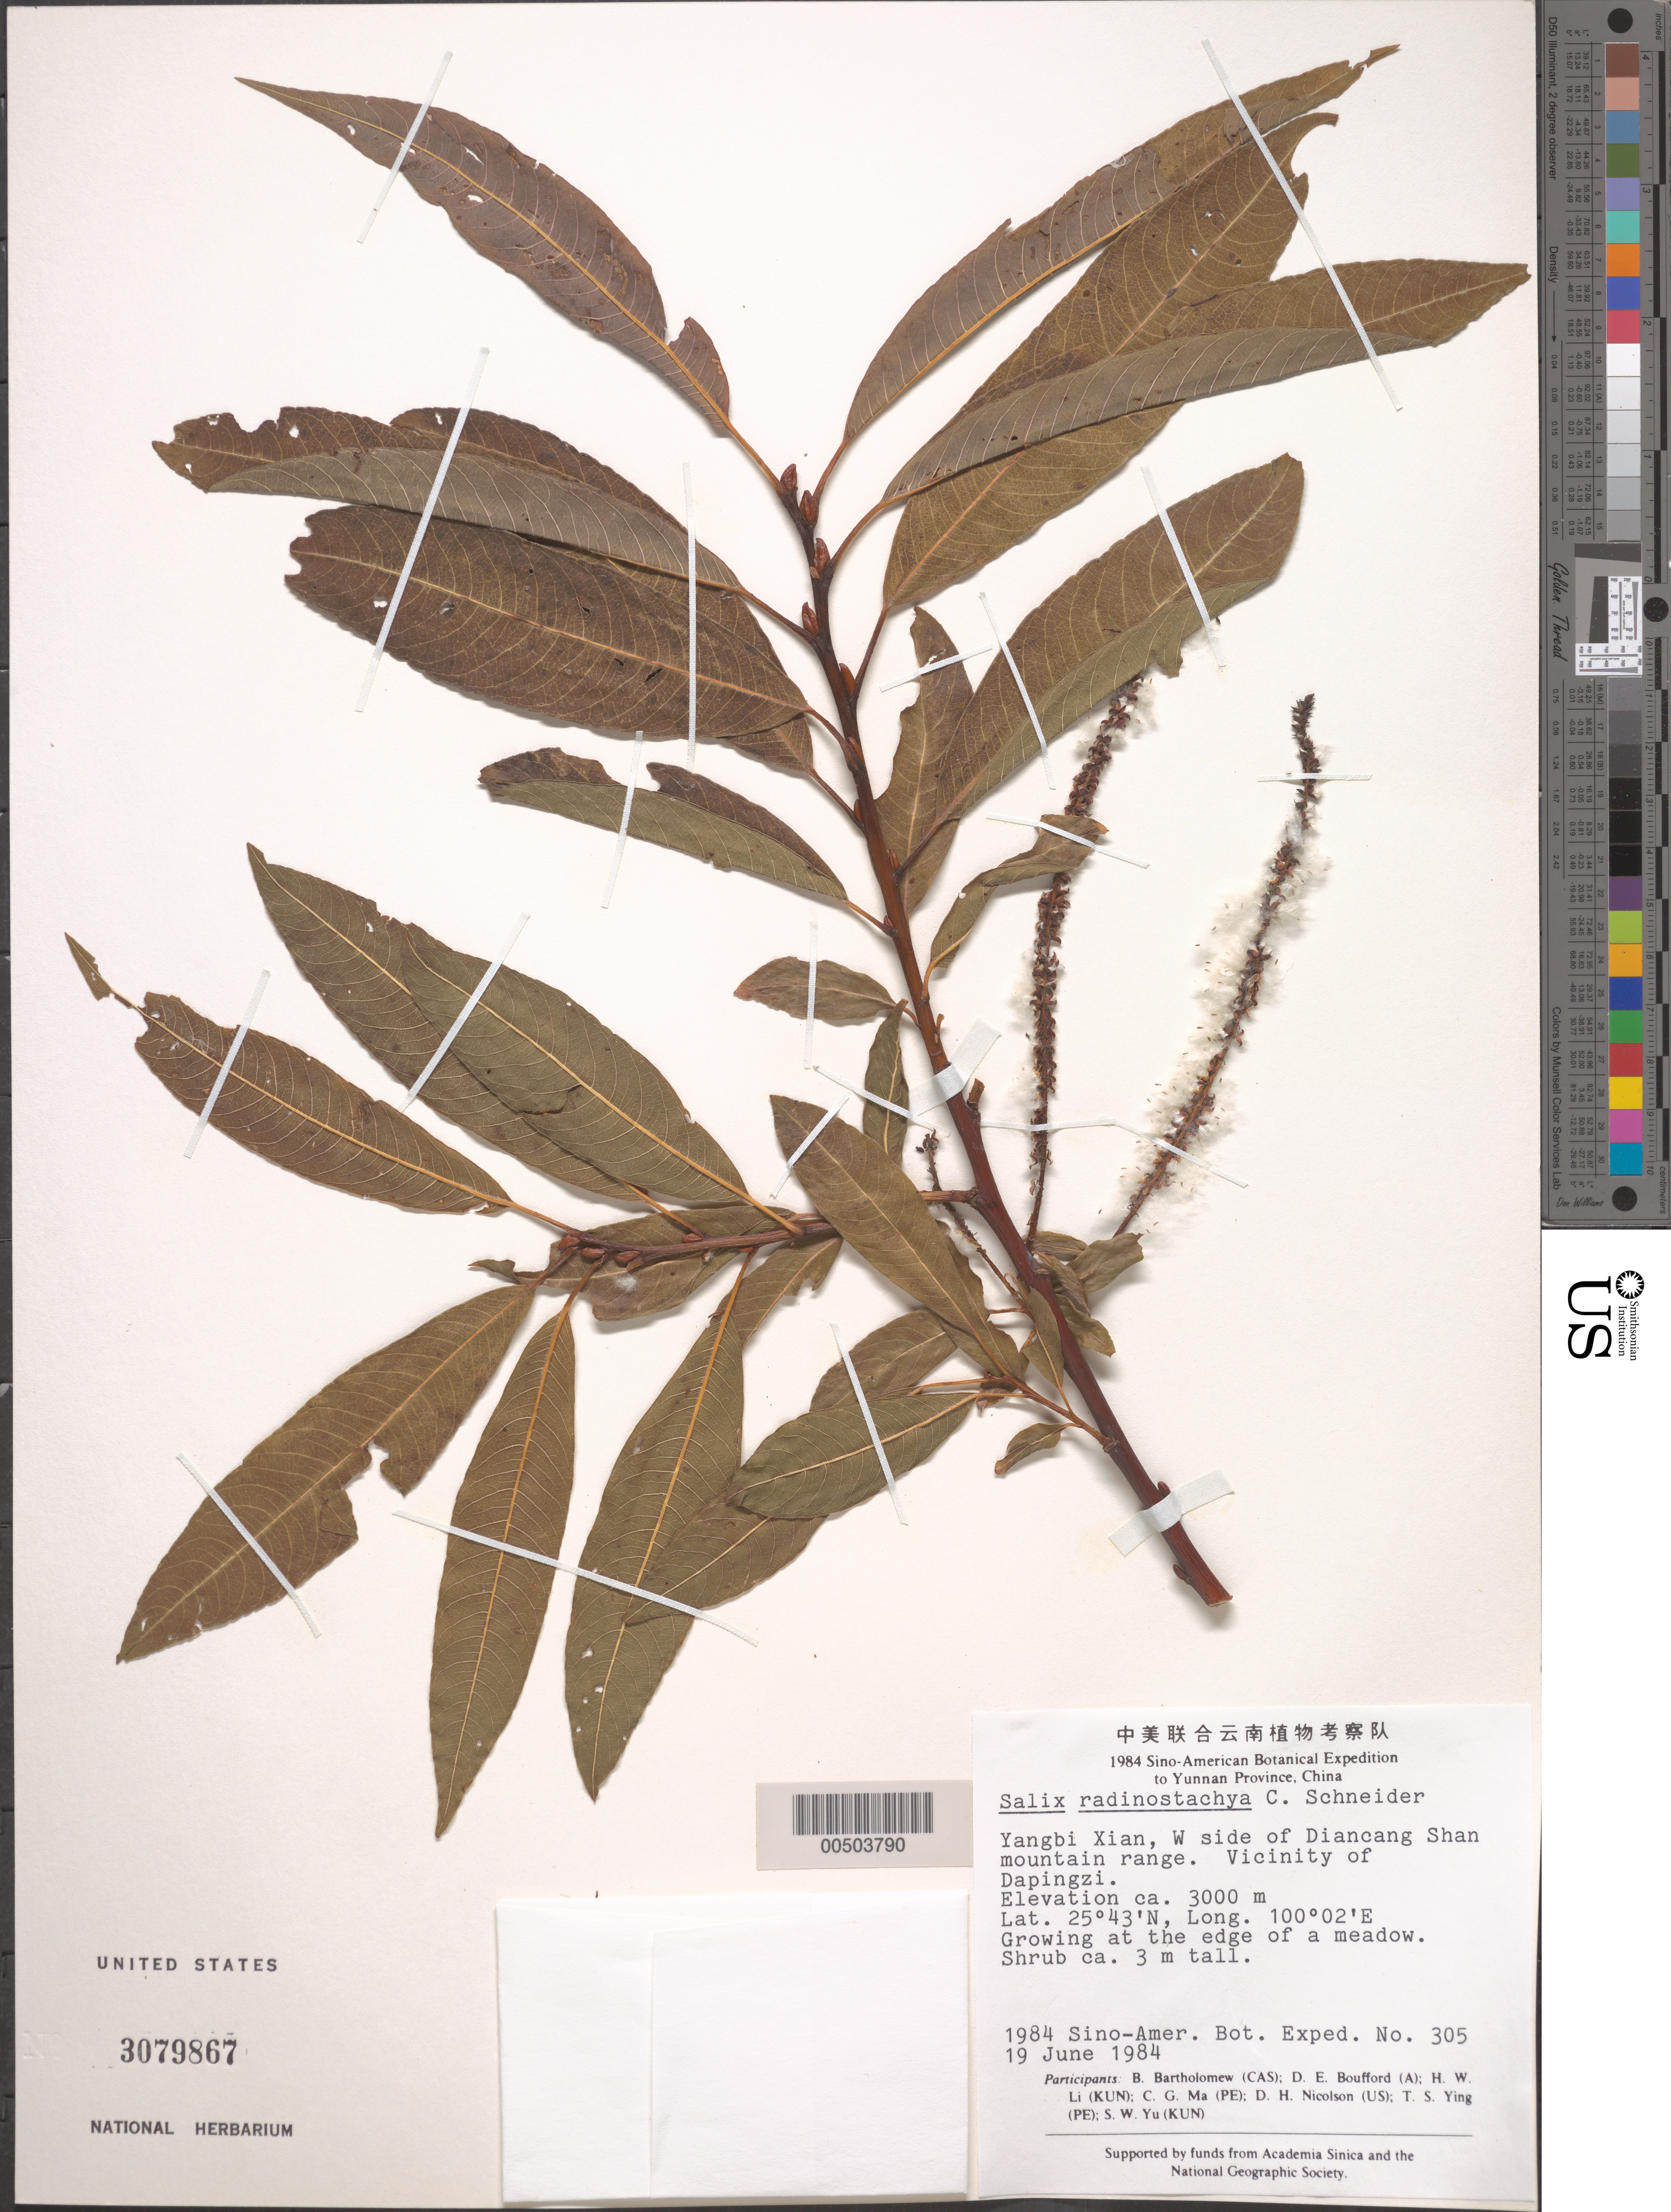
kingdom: Plantae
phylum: Tracheophyta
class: Magnoliopsida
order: Malpighiales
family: Salicaceae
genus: Salix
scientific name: Salix radinostachya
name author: C.K. Schneid.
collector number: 305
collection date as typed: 19 Jun 1984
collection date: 1984-06-19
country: China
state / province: Yunnan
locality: W side of Diancang Shan mountain range. Vicinity of Dapingzi, Yangbi District (Yangbi Xian)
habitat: Growing at the edge of a meadow. Shrub ca. 3 m tall.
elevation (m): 3000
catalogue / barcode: US 3079867